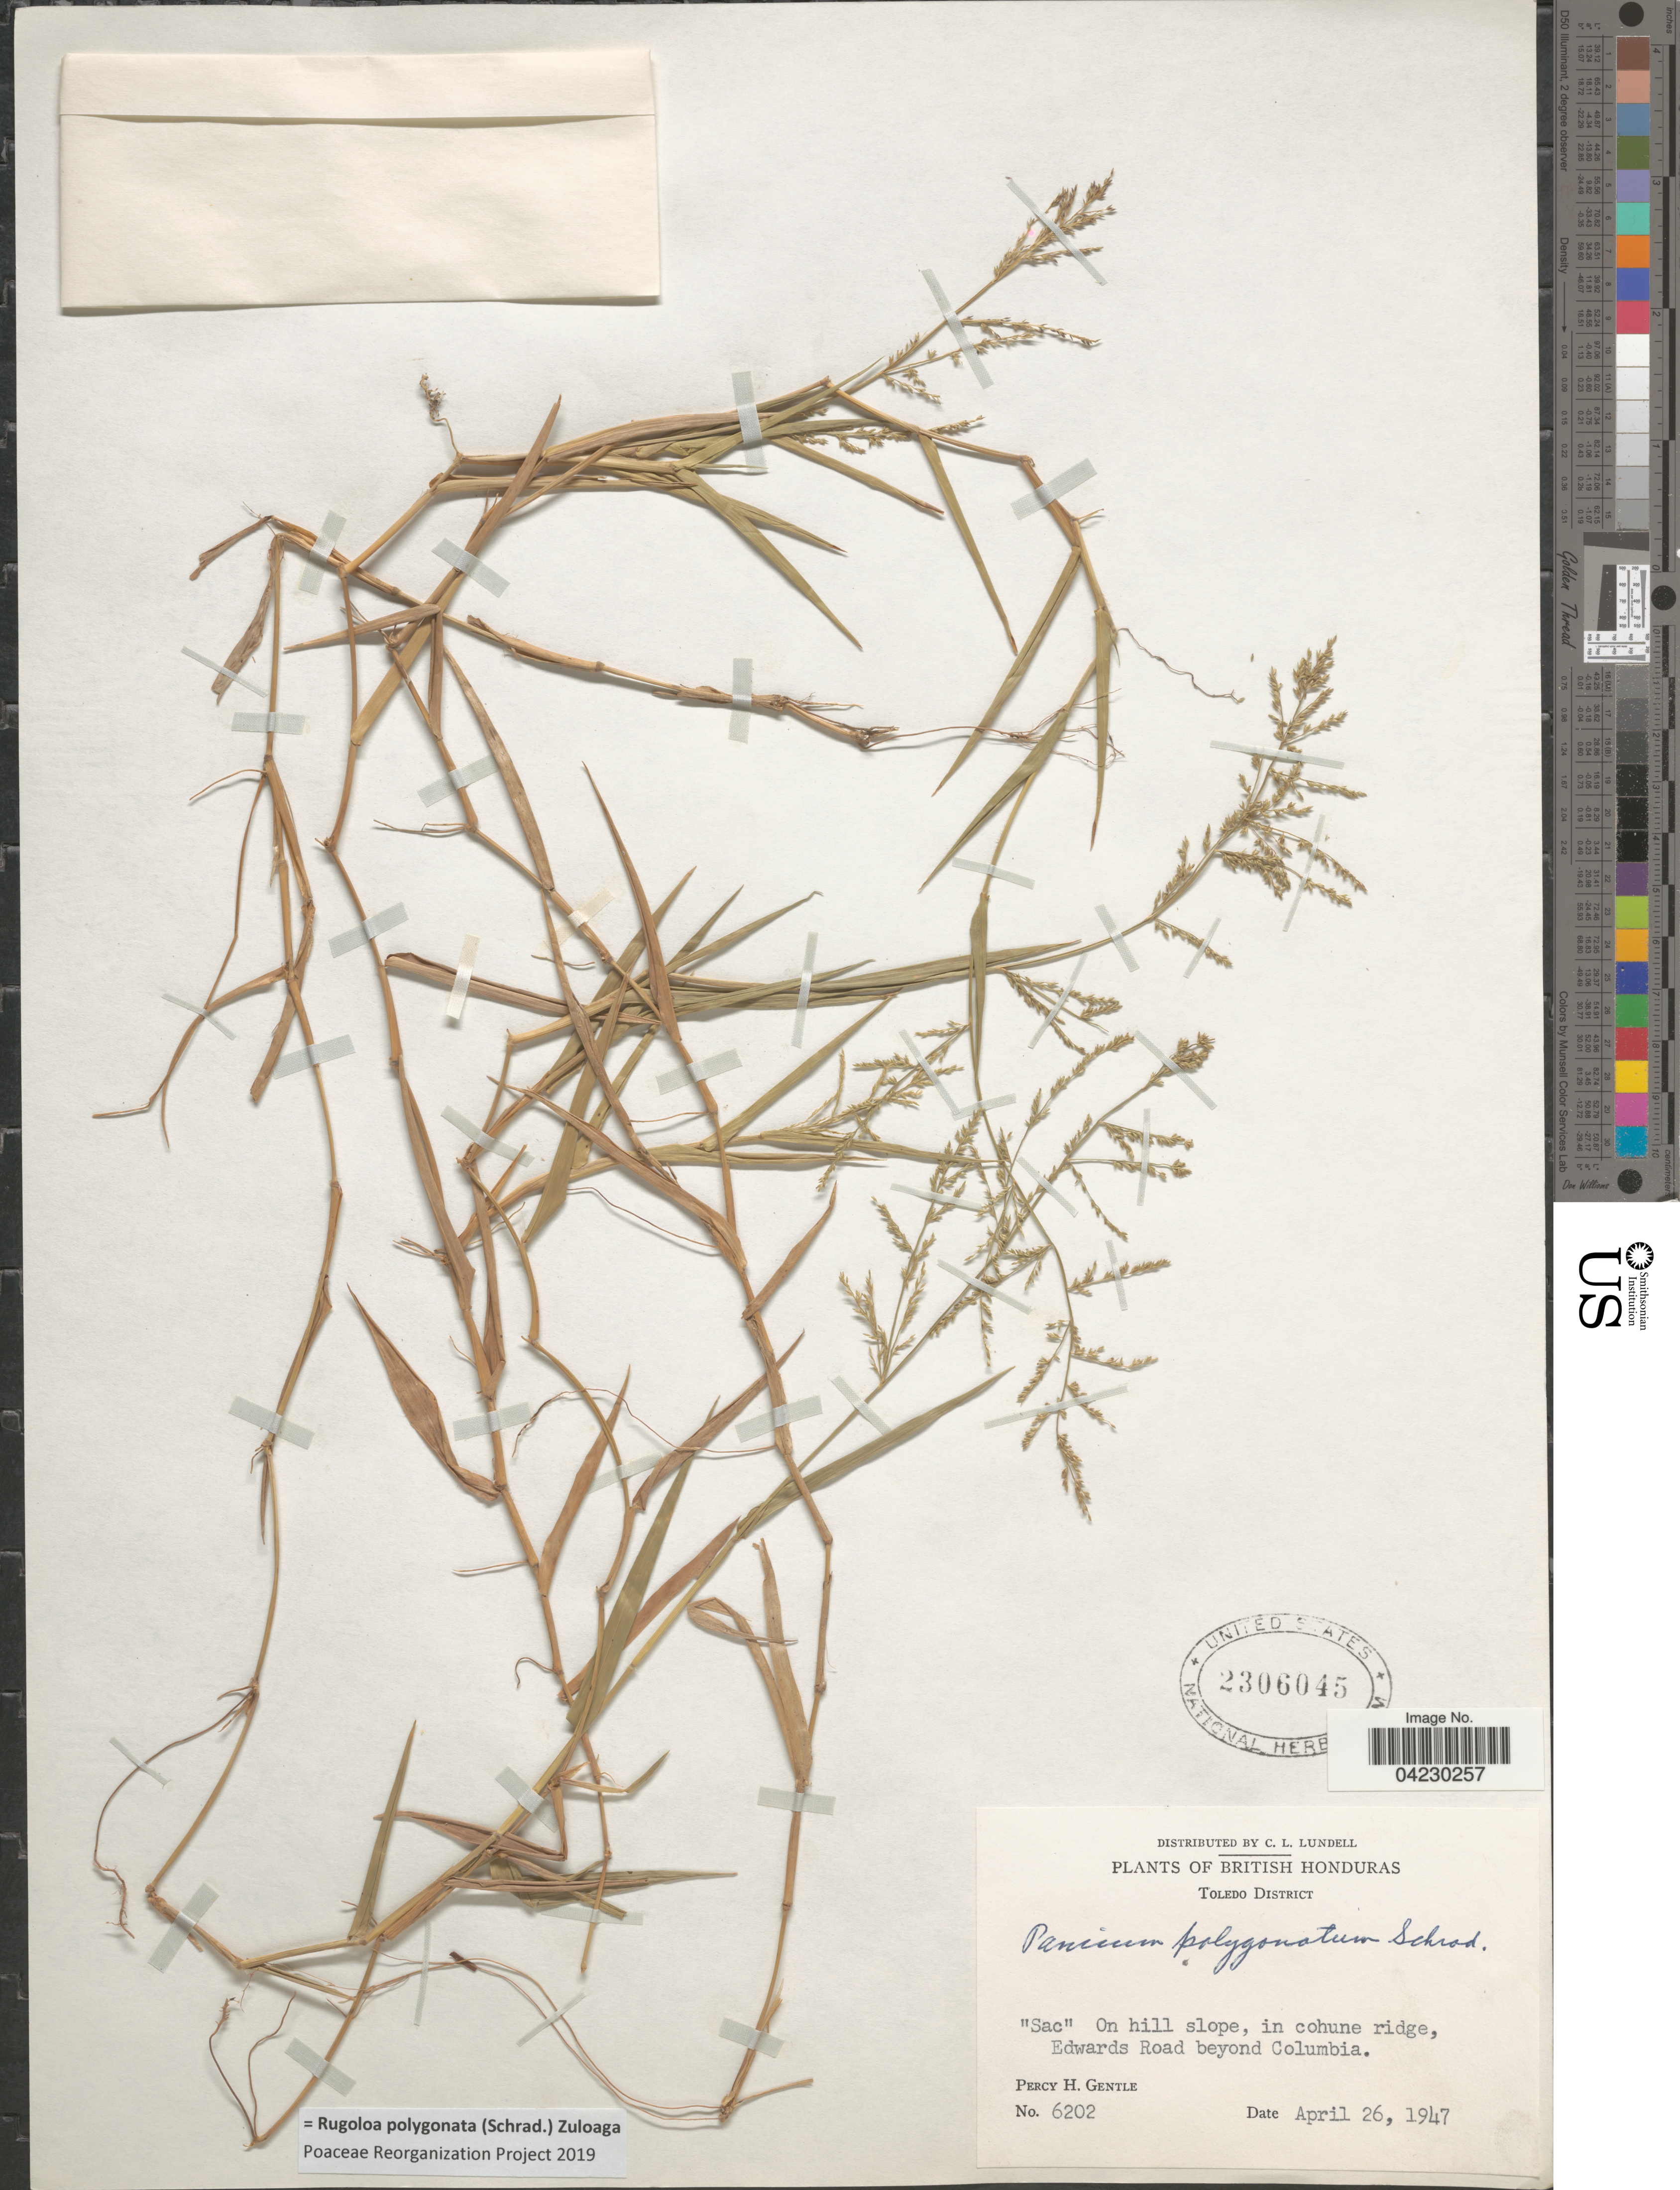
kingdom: Plantae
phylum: Tracheophyta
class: Liliopsida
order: Poales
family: Poaceae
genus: Rugoloa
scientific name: Rugoloa polygonata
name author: (Schrad.) Zuloaga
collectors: P. H. Gentle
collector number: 6202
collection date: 1947-04-26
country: Belize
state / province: Toledo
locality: British Honduras. Toledo District. "Sac" On hill slope, in cohune ridge, Edwards Road beyond Columbia.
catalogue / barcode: US 2306045